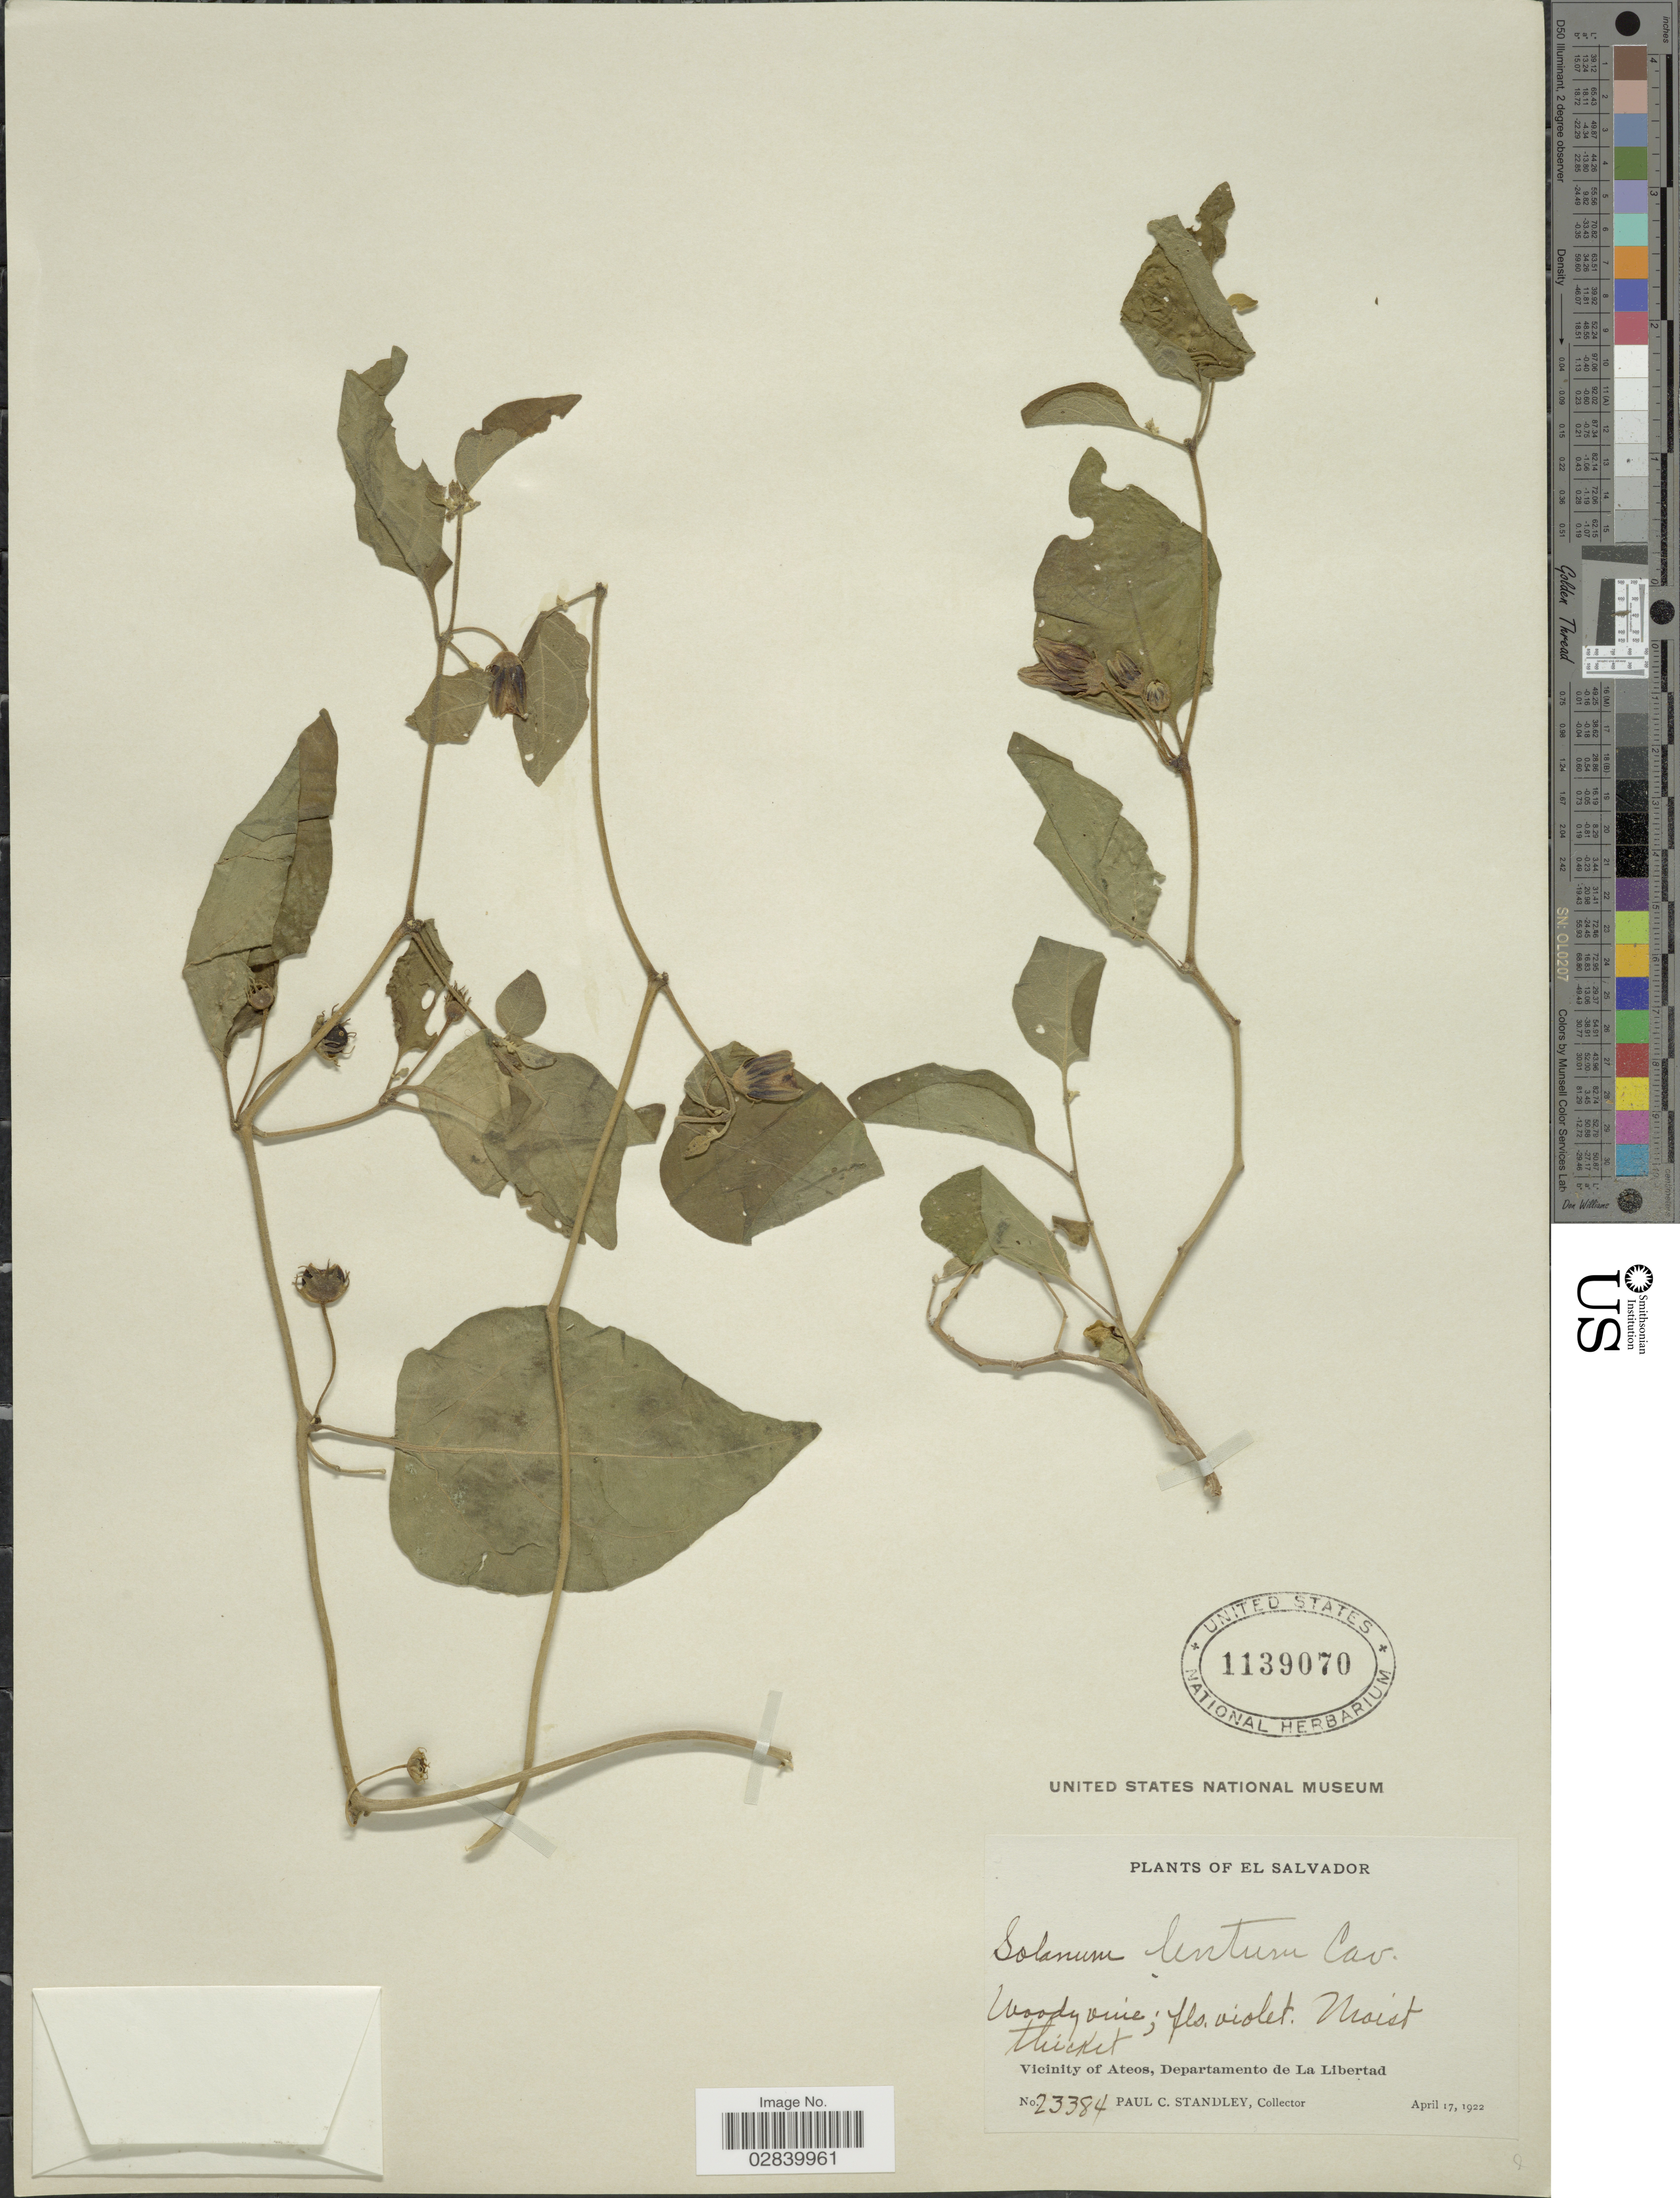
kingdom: Plantae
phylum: Tracheophyta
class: Magnoliopsida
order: Solanales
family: Solanaceae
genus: Lycianthes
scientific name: Lycianthes lenta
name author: (Cav.) Bitter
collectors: P. C. Standley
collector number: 23384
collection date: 1922-04-17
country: El Salvador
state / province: La Libertad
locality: Vicinity of Ateos, Departamento de La Libertad.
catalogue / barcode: US 1139070